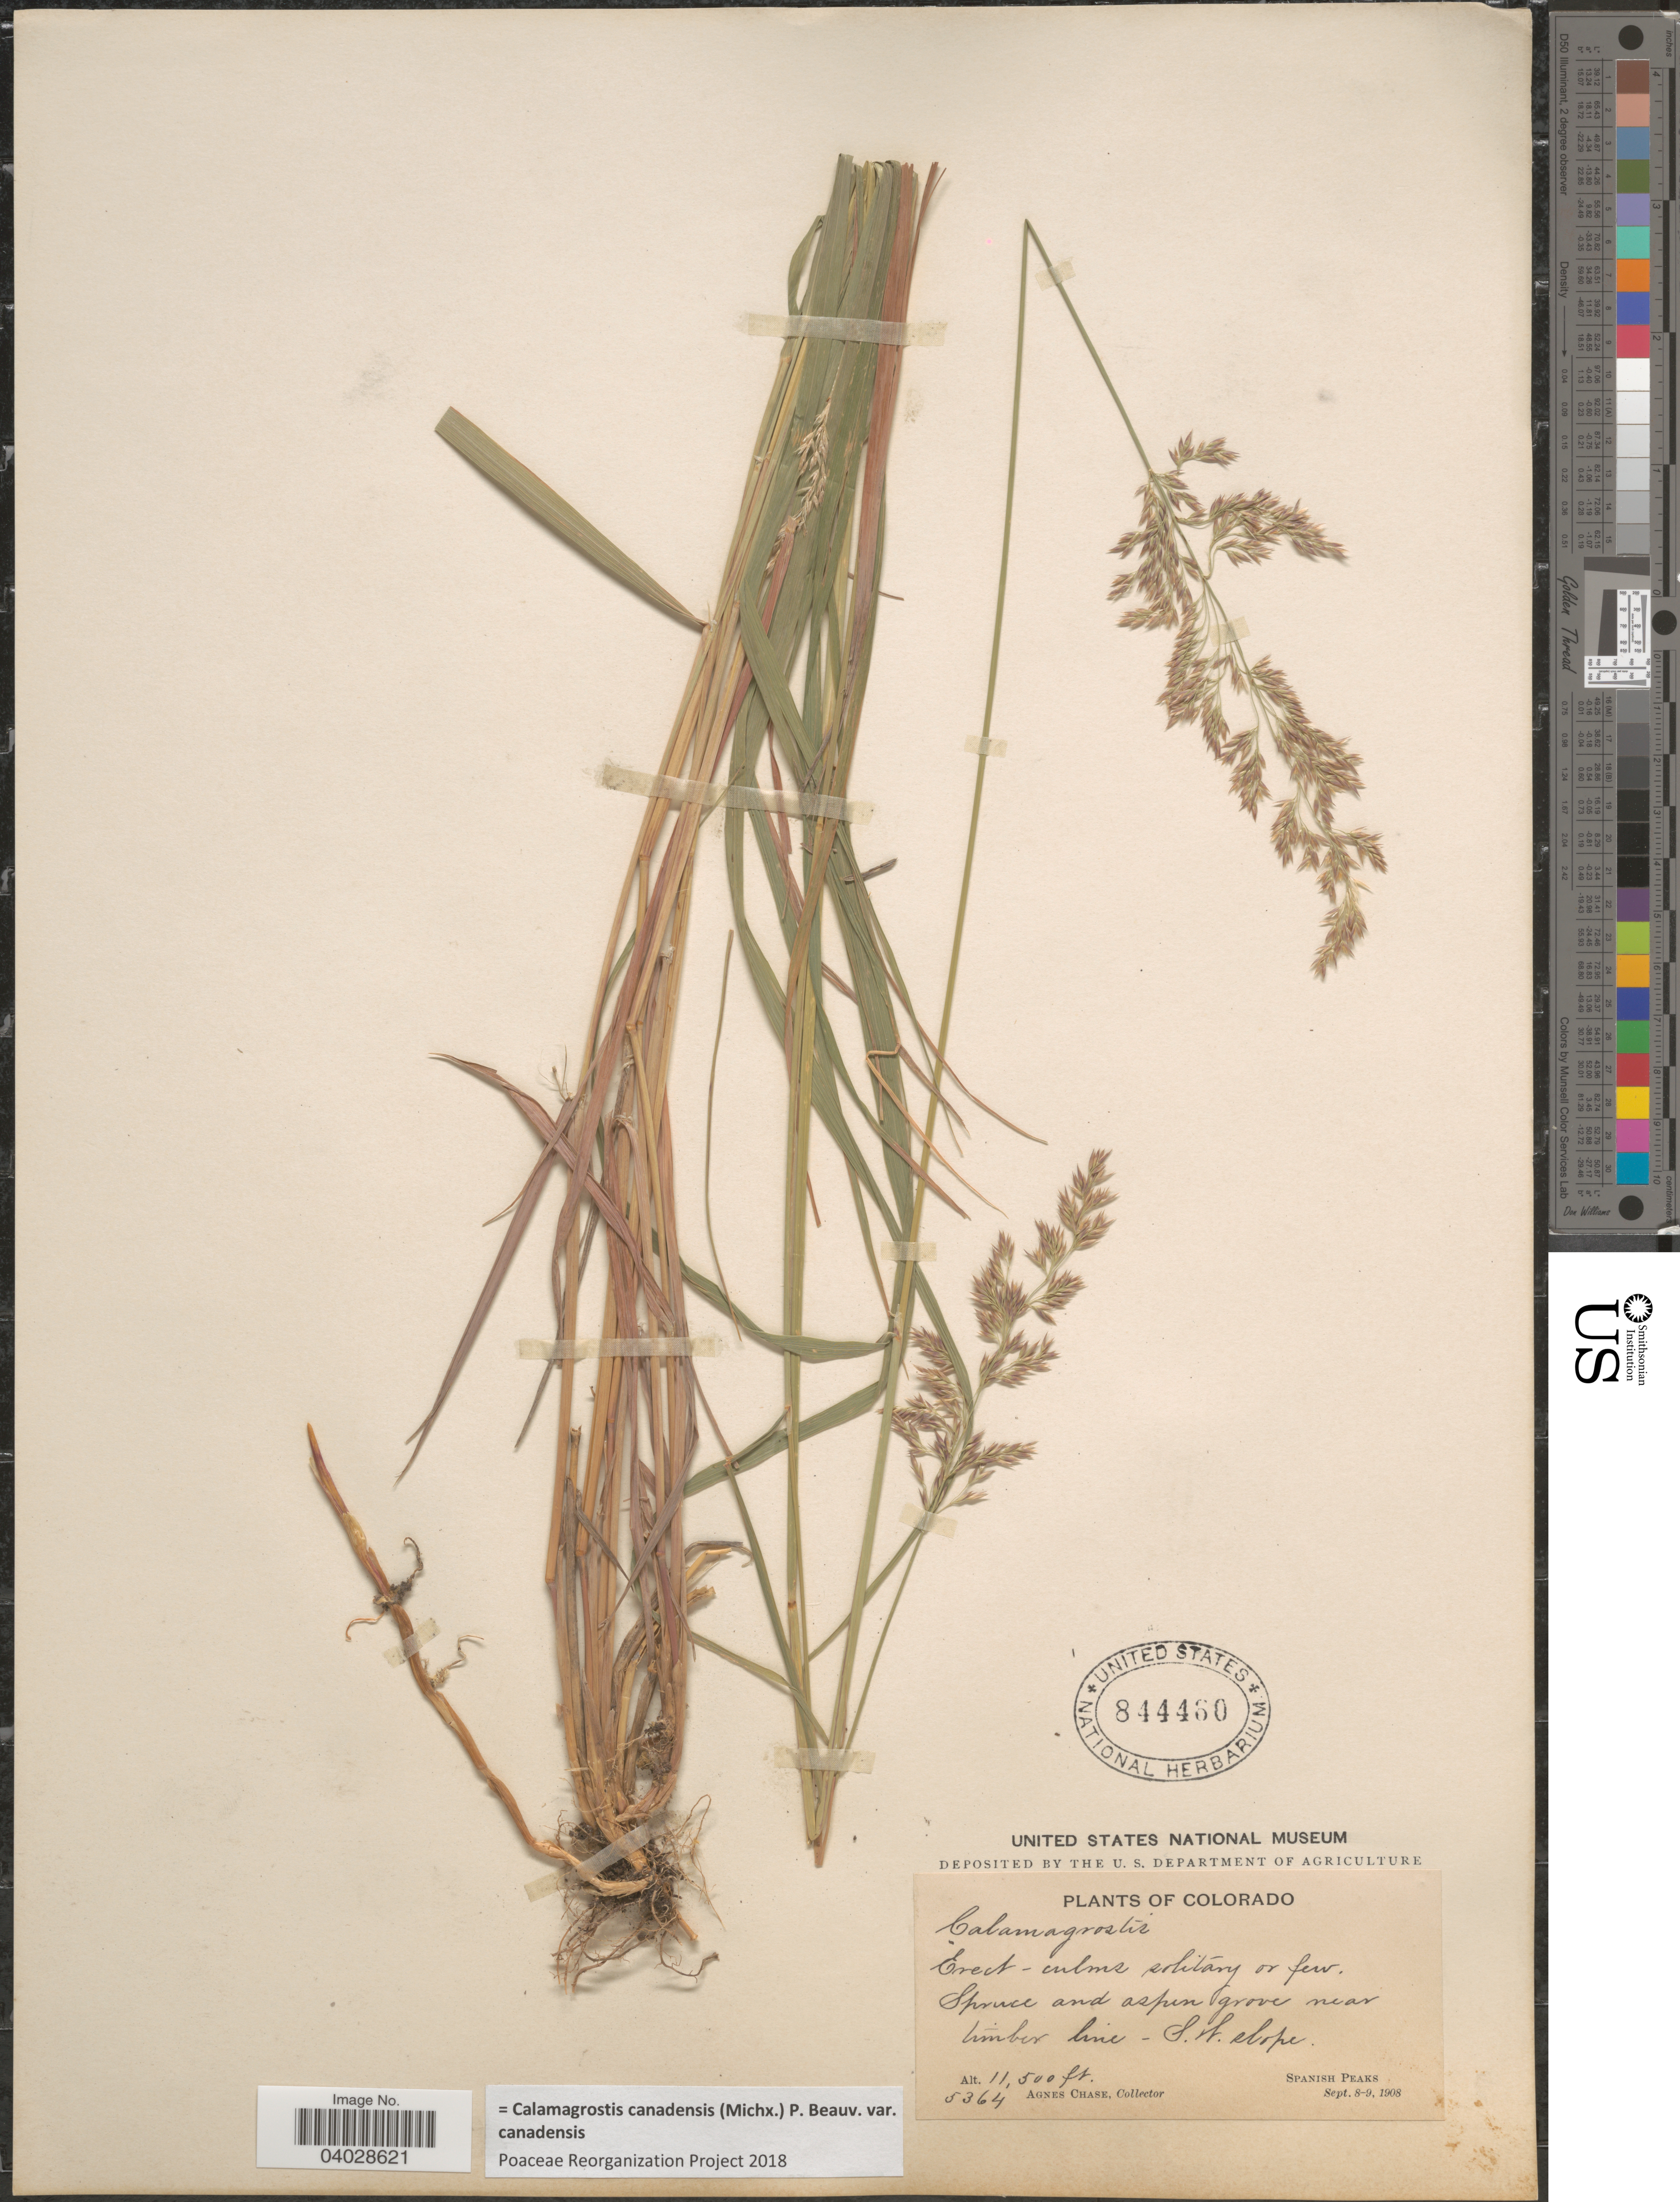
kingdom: Plantae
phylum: Tracheophyta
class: Liliopsida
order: Poales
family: Poaceae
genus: Calamagrostis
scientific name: Calamagrostis canadensis var. canadensis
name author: (Michx.) P. Beauv.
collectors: A. Chase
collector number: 5364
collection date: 1908-09-08/1908-09-09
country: United States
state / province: Colorado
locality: Spruce and aspen grove near timerber line - S.W. slope. Spanish Peaks.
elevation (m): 3505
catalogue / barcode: US 844460